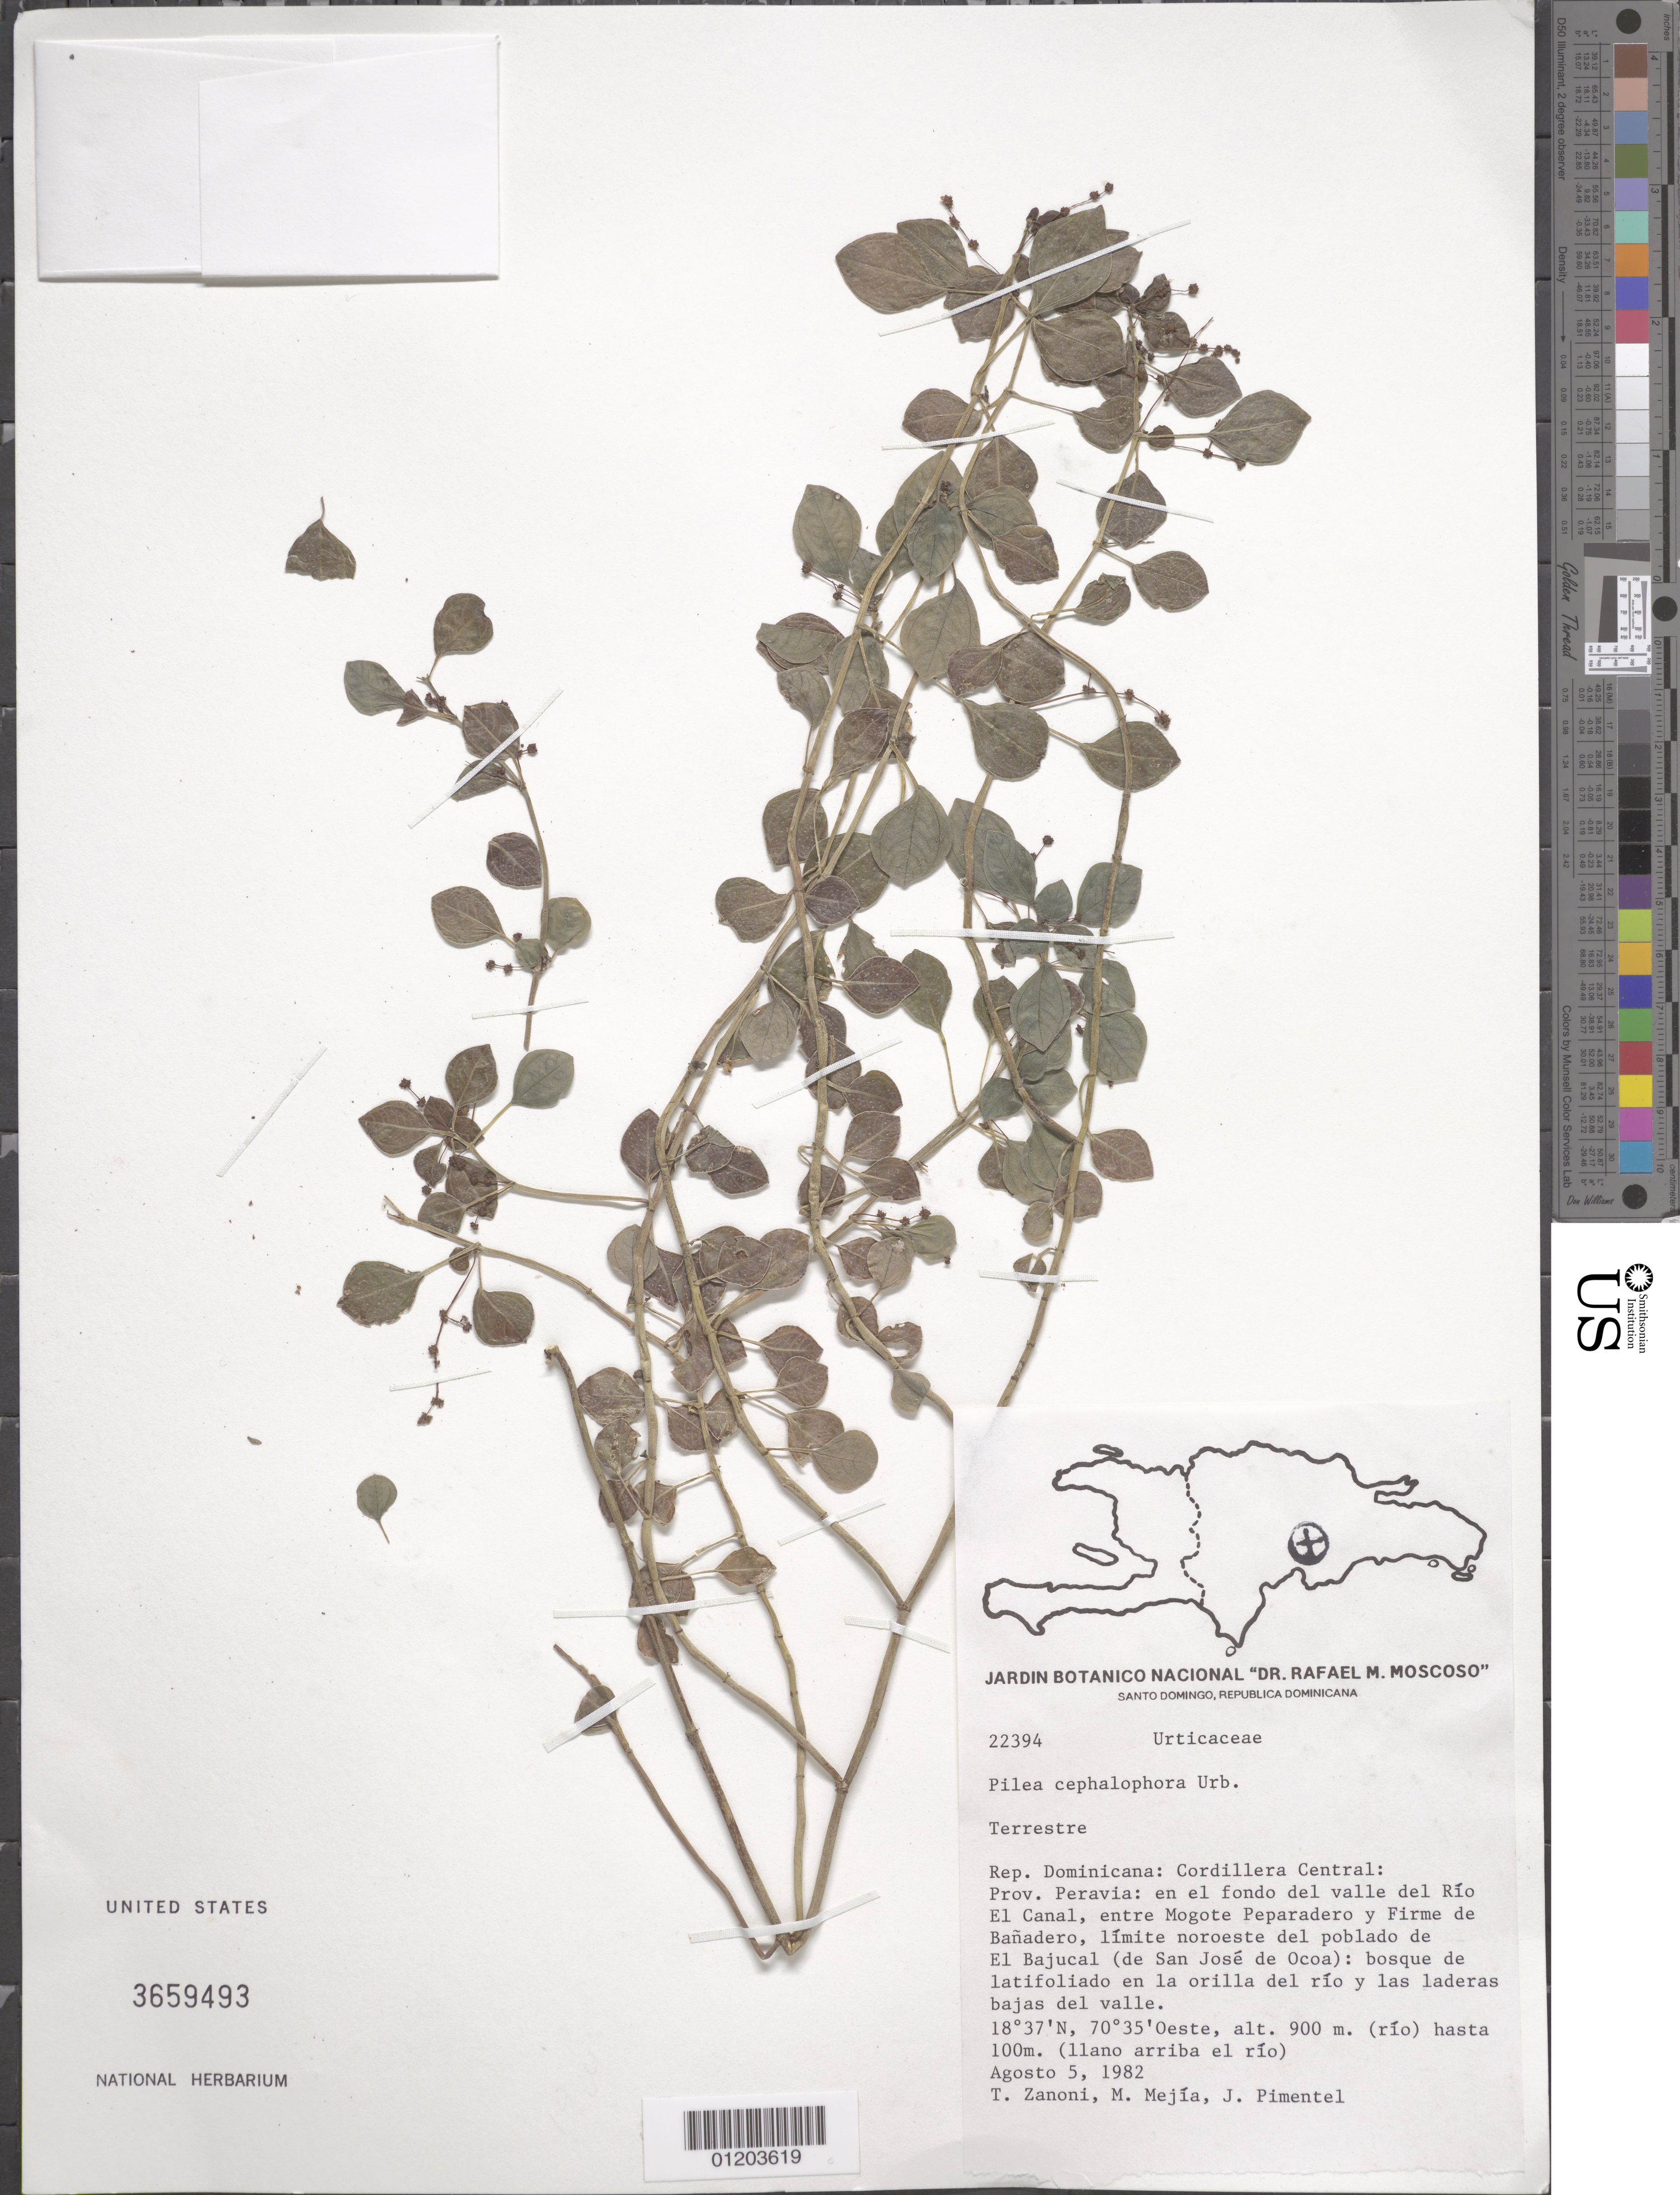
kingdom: Plantae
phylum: Tracheophyta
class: Magnoliopsida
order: Rosales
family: Urticaceae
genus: Pilea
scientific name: Pilea cephalophora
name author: Urb.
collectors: T. A. Zanoni, M. Mejia & J. Pimentel Baez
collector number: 22394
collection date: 1982-08-05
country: Dominican Republic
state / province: Peravia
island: Hispaniola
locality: Cordillera Central, en el fondo del valle del Río El Canal, entre Mogote Peparadero y Firme de Bañadero, límite noroeste del poblado de El Bajucal (de Sn José de Ocoa).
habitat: Bosque de latifoliado en la orilla del río y las ladeas bajas del valle.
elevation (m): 900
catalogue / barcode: US 3659493